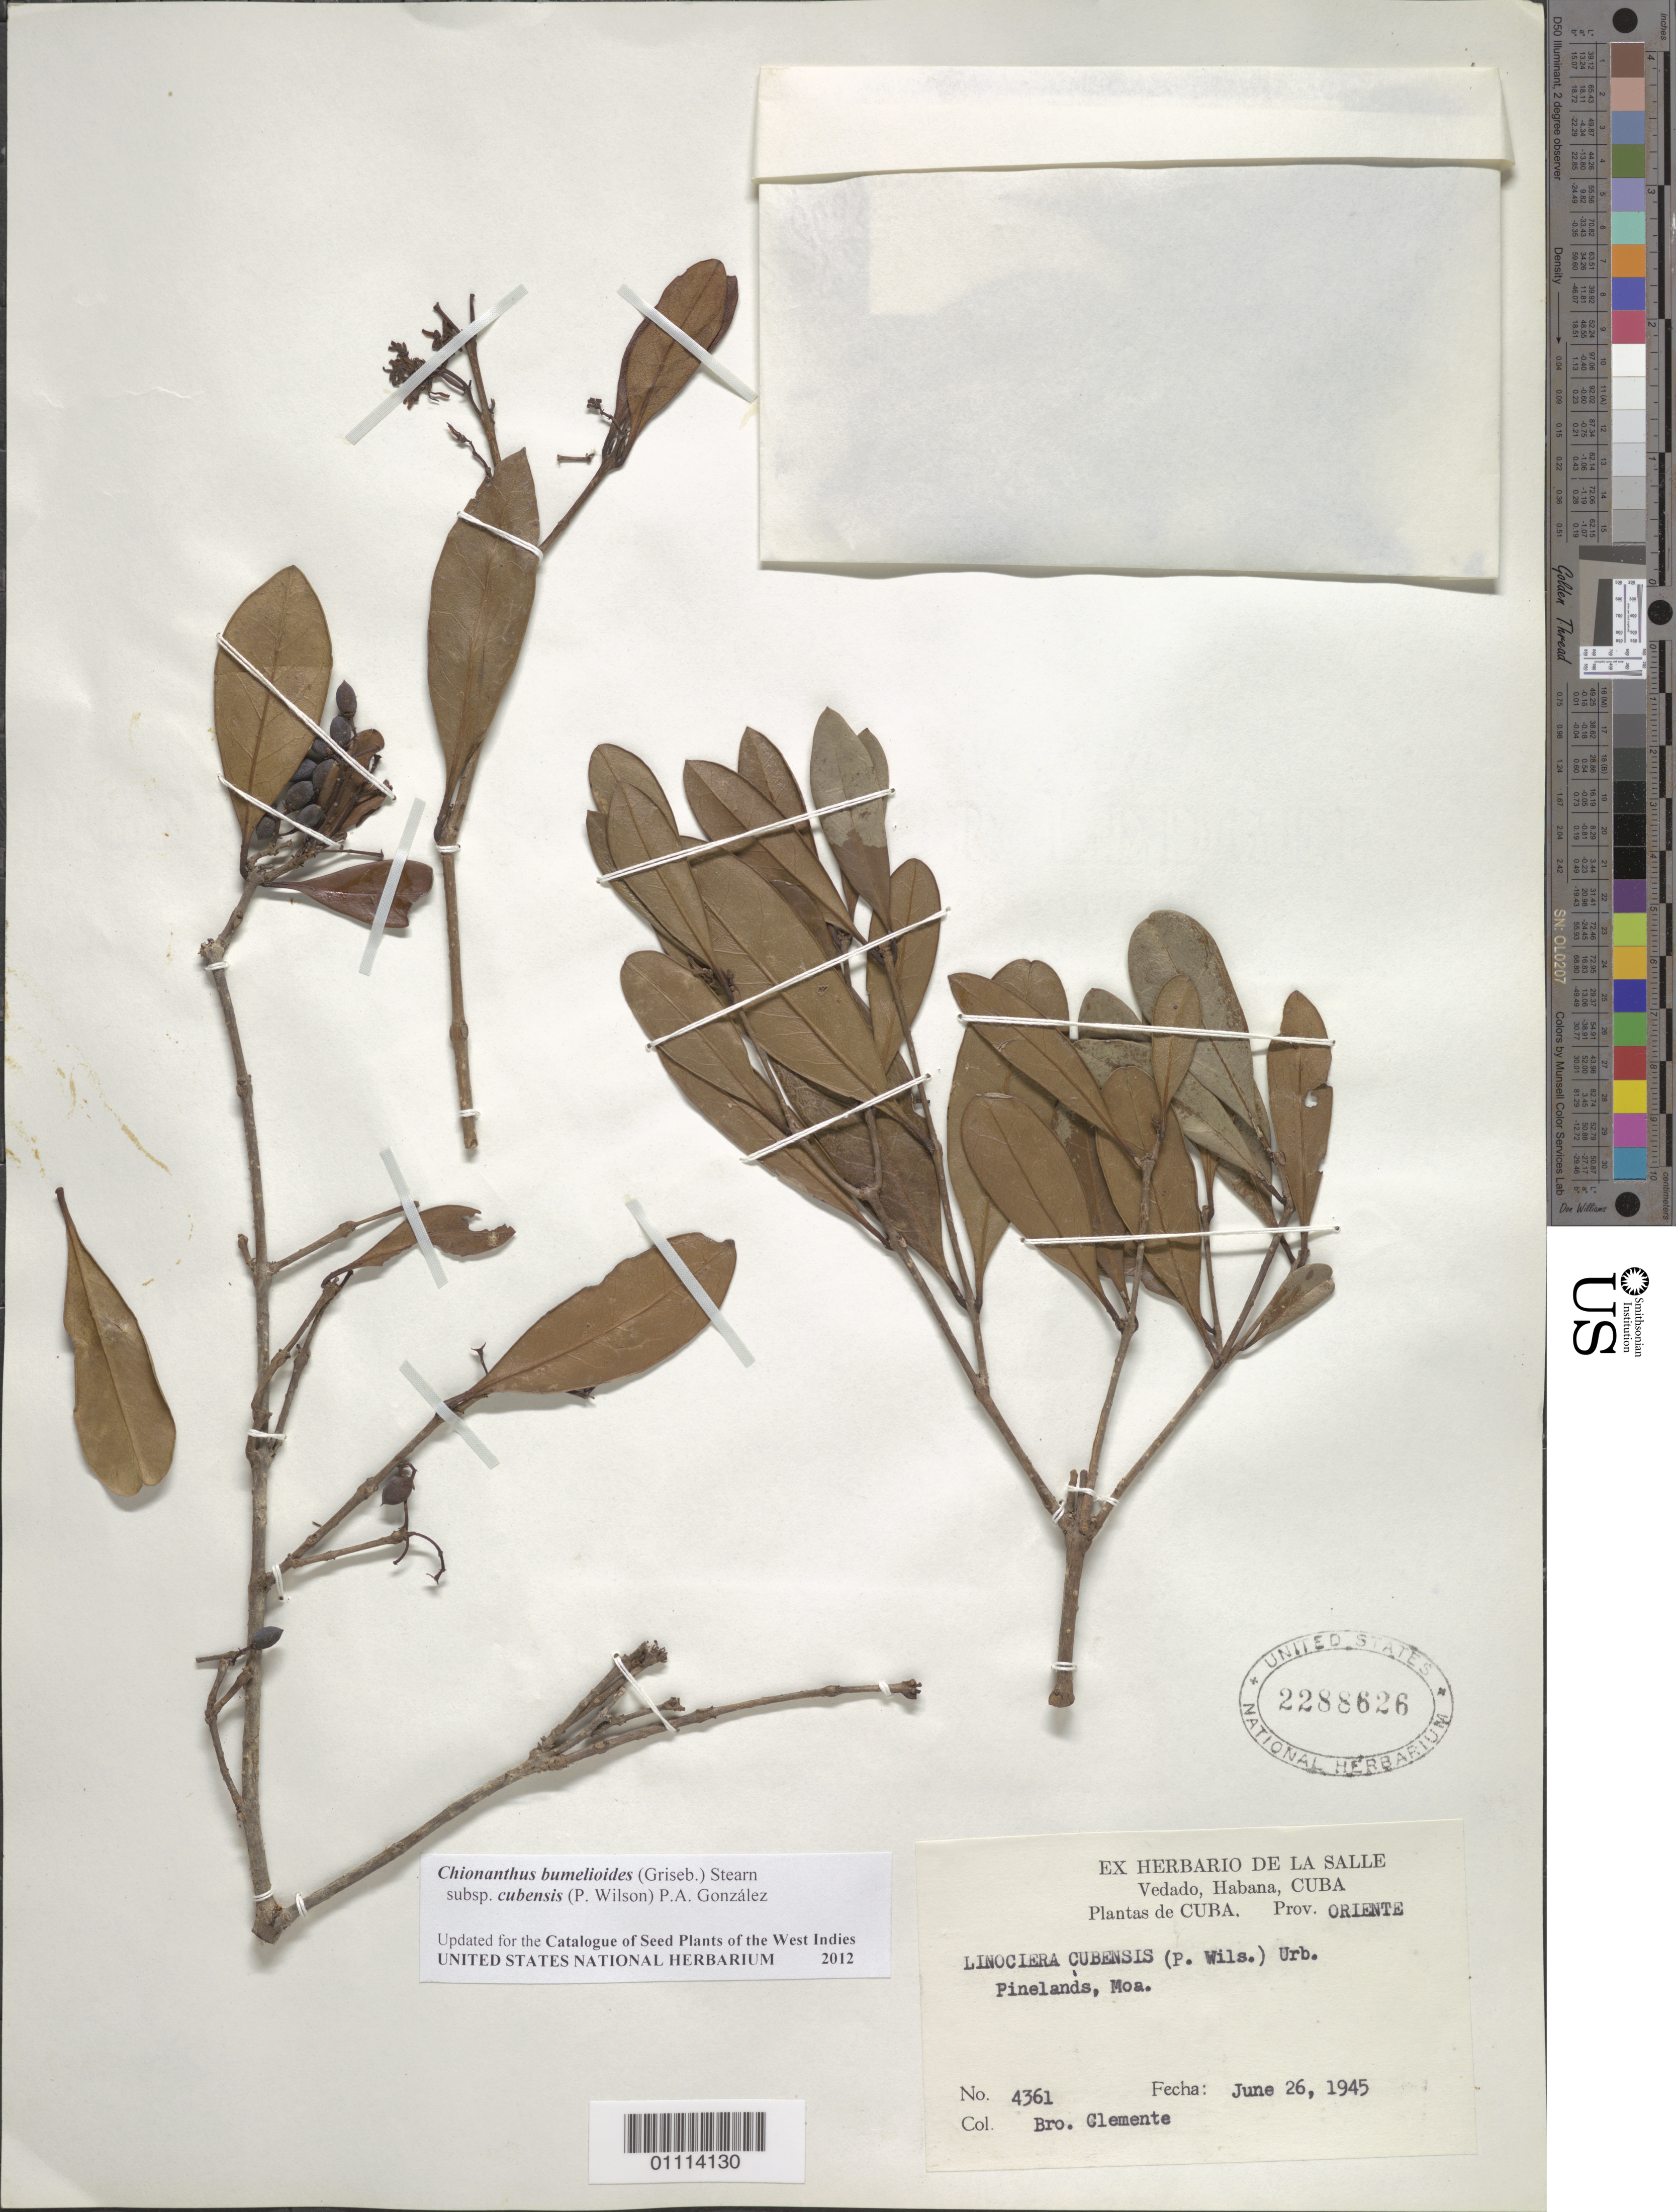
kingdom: Plantae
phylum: Tracheophyta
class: Magnoliopsida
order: Lamiales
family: Oleaceae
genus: Linociera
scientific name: Linociera cubensis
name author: (P. Wilson) Urb.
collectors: B. Clement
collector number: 4361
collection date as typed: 26 Jun 1945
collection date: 1945-06-26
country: Cuba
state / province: Holguín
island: Cuba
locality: Pinelands, Moa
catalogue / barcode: US 2288626